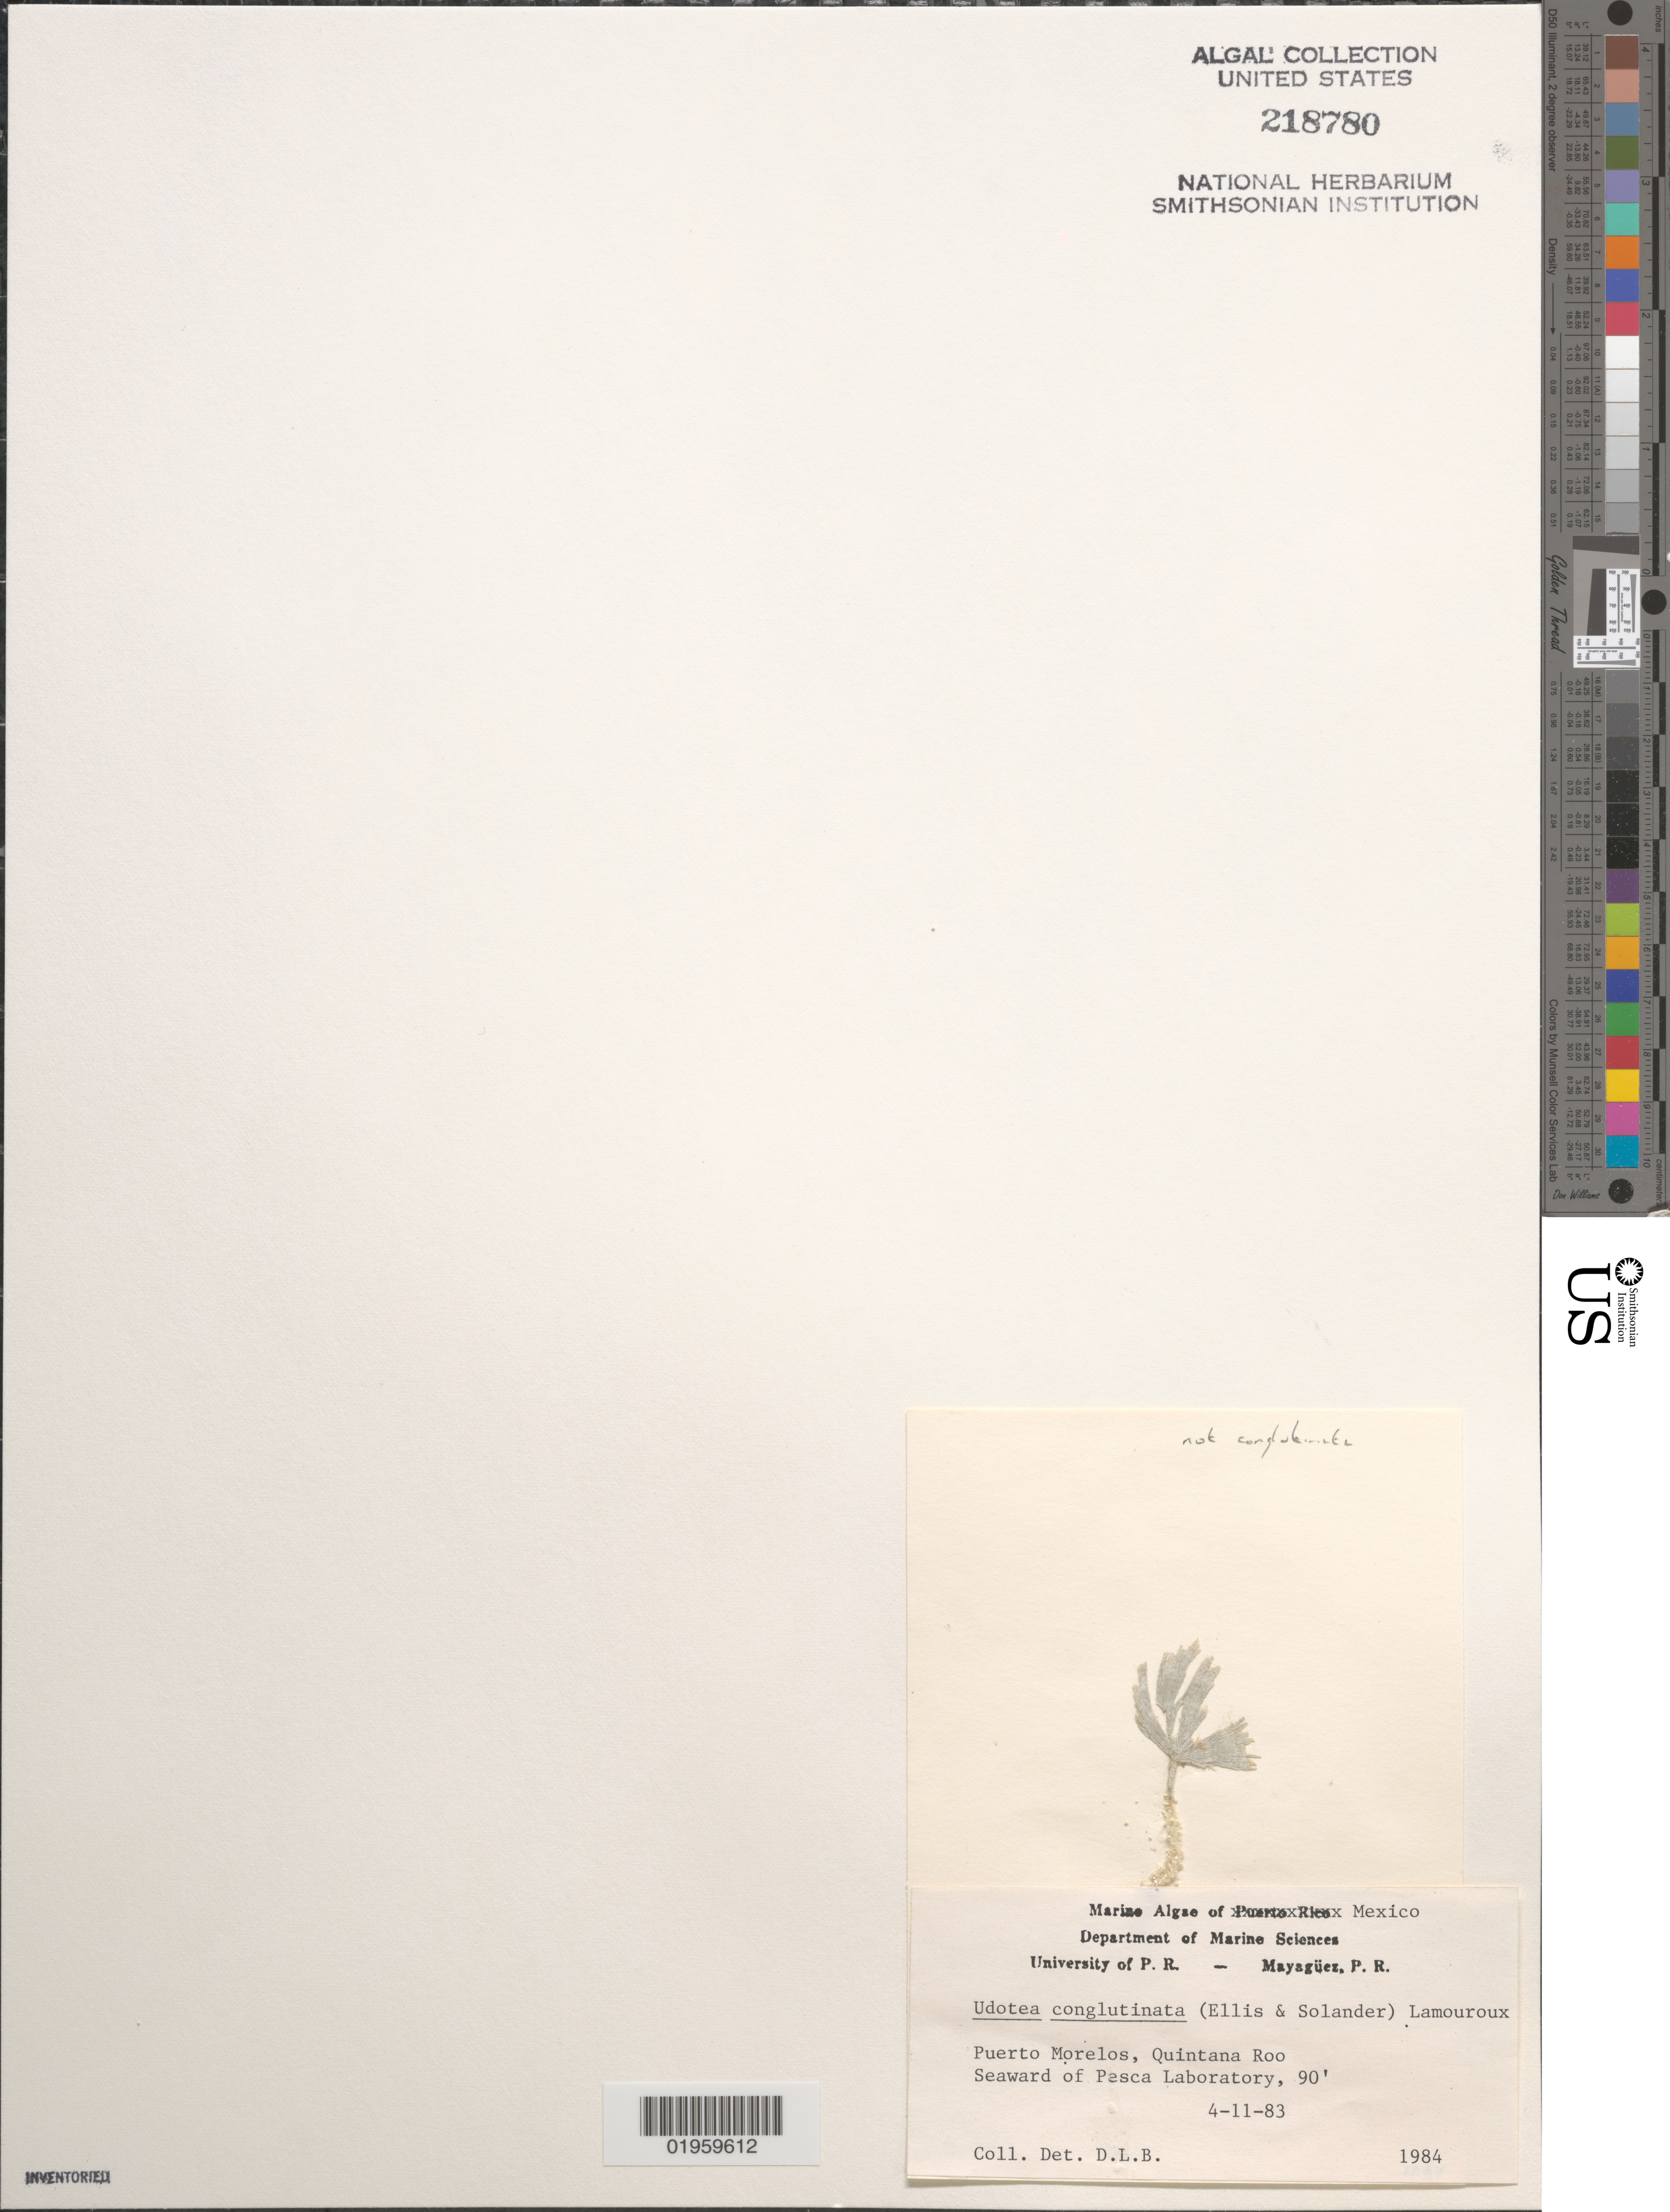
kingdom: Plantae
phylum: Chlorophyta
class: Ulvophyceae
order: Bryopsidales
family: Udoteaceae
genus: Udotea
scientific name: Udotea conglutinata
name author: (Ellis & Sol.) J.V.Lamouroux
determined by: Ballantine, D. L.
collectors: D.L. Ballantine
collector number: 1984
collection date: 1983-04-11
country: Mexico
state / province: Quintana Roo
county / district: Puerto Morelos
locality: Seaward of Pesca Laboratory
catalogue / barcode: US 218780